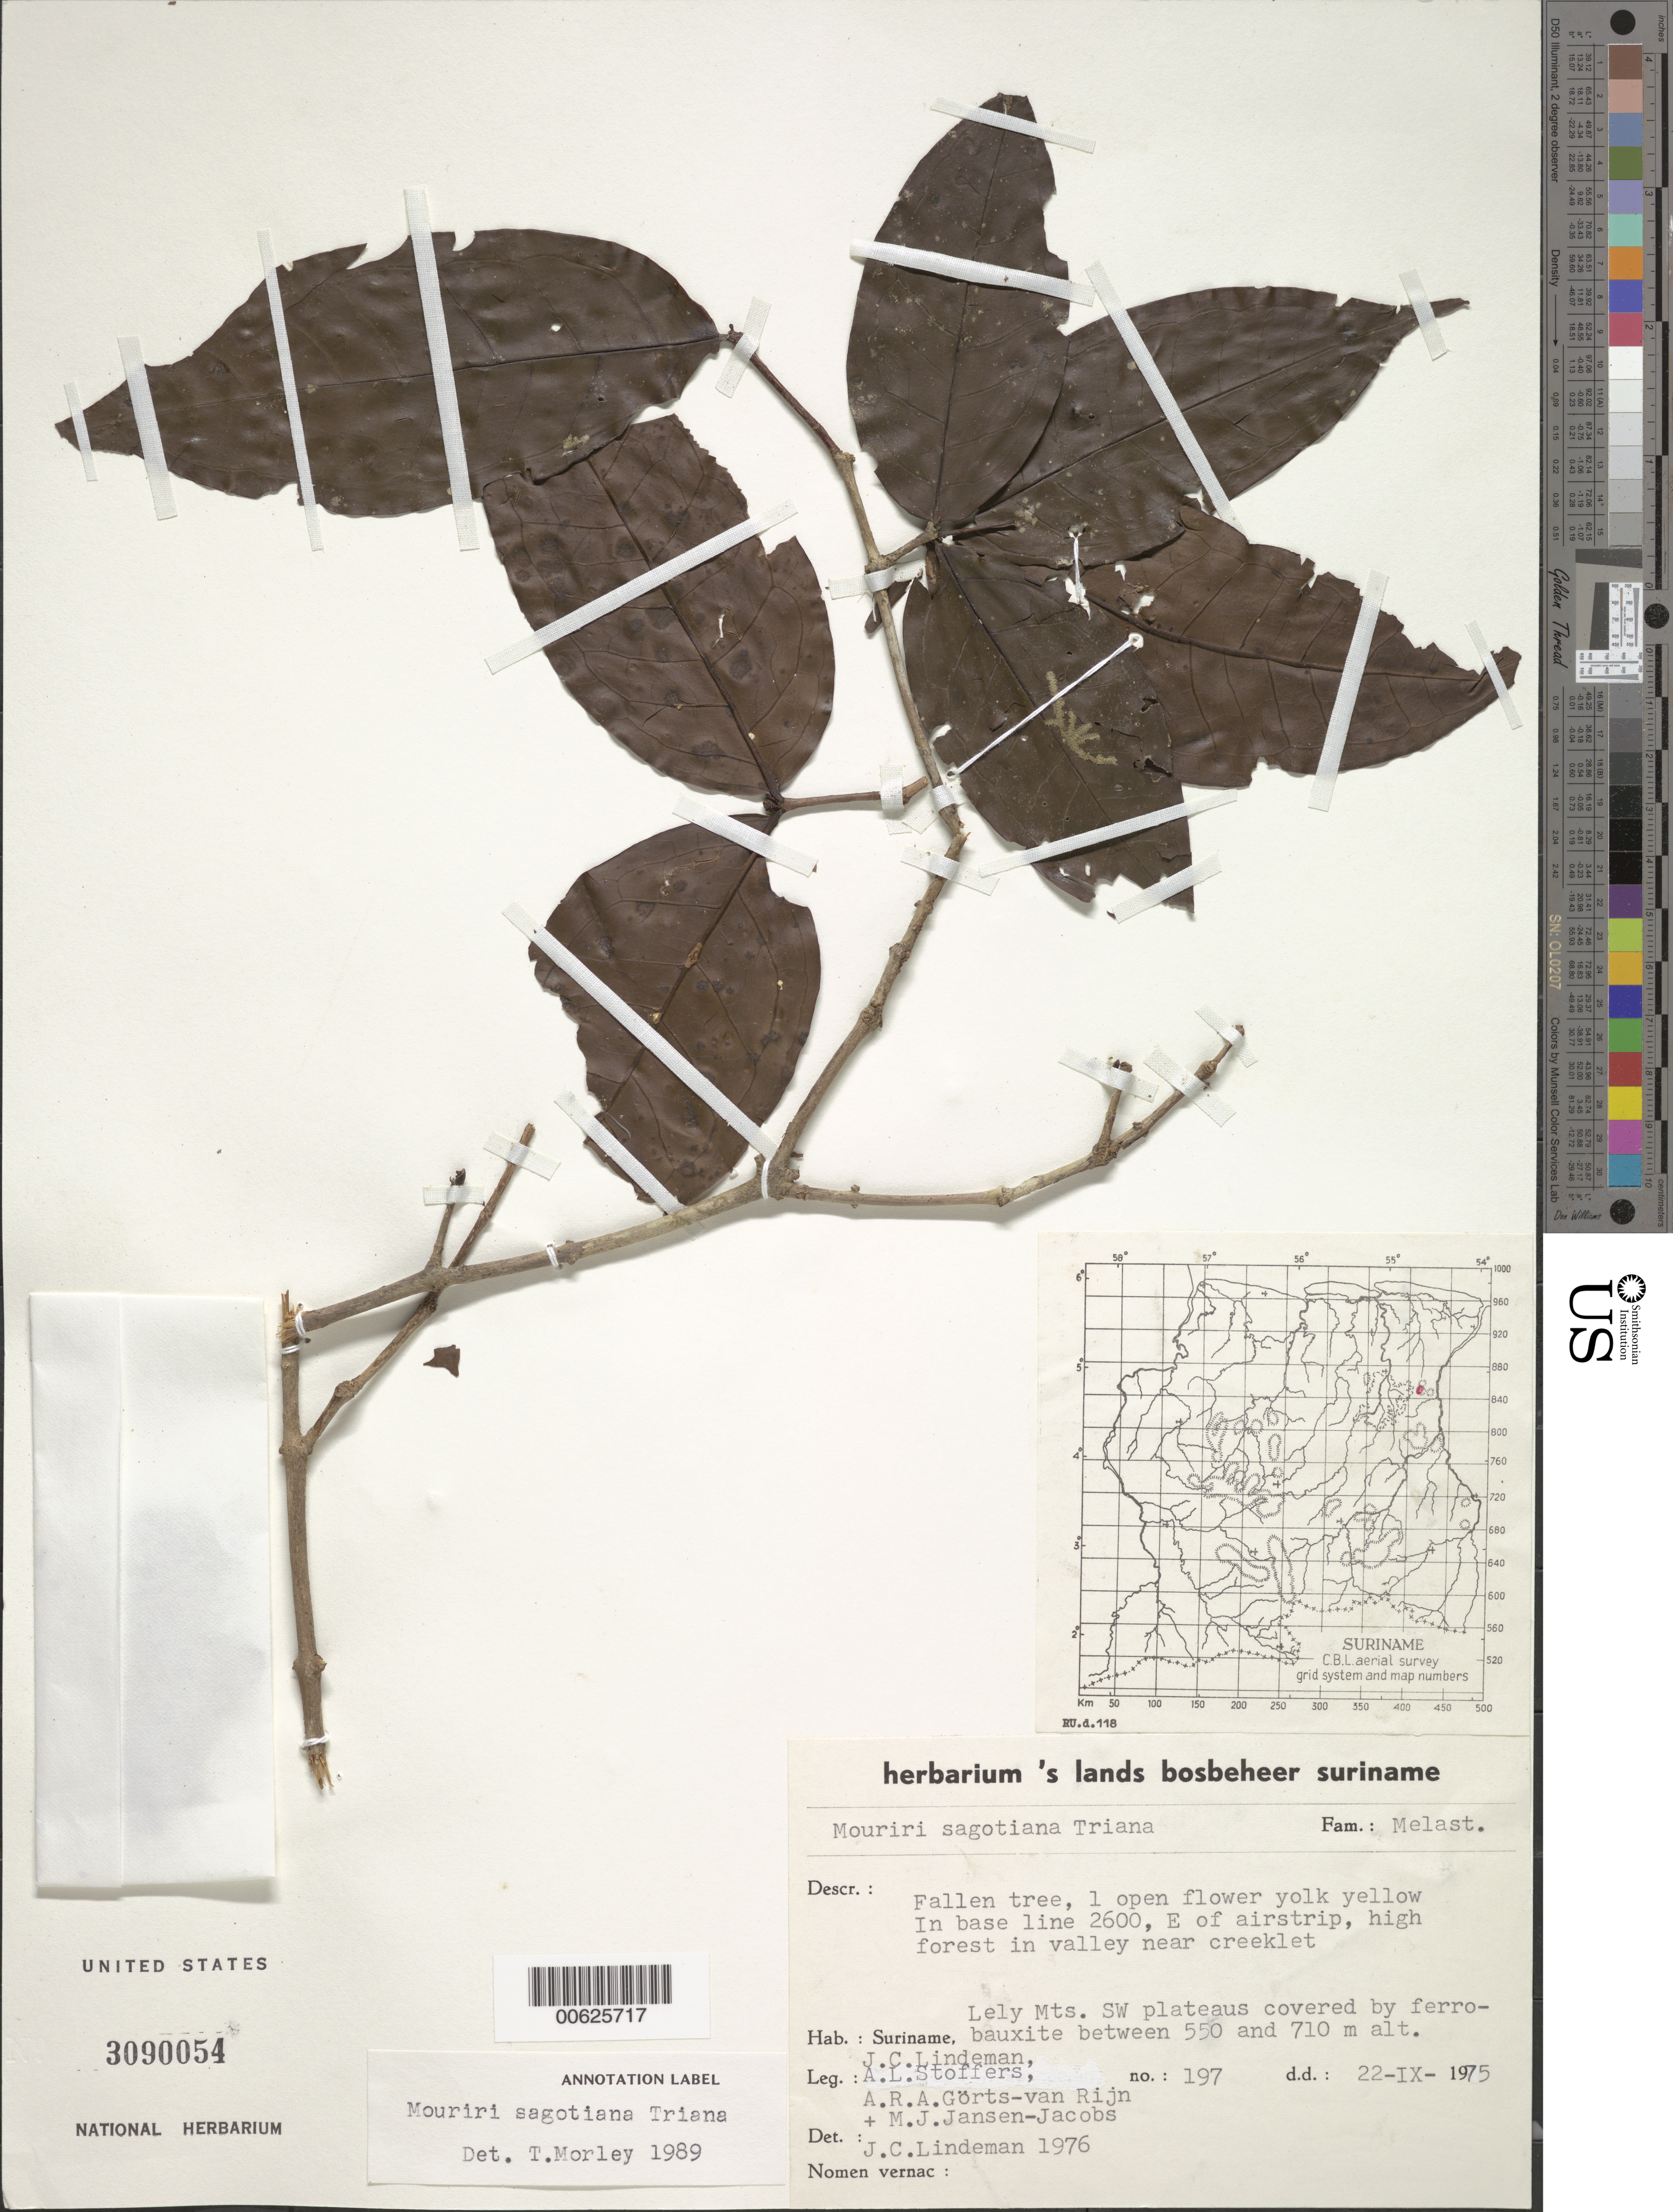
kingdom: Plantae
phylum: Tracheophyta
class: Magnoliopsida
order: Myrtales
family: Melastomataceae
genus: Mouriri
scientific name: Mouriri sagotiana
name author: Triana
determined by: Morley, T.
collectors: J. C. Lindeman, A. Stoffers, A. .R. A. Görts-van Rijn & M. J. Jansen-Jacobs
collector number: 75 197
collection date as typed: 22-Sep-75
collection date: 1975-09-22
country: Suriname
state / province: Marowijne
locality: Lely Mts., SW plateaus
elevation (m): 550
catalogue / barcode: US 3090054